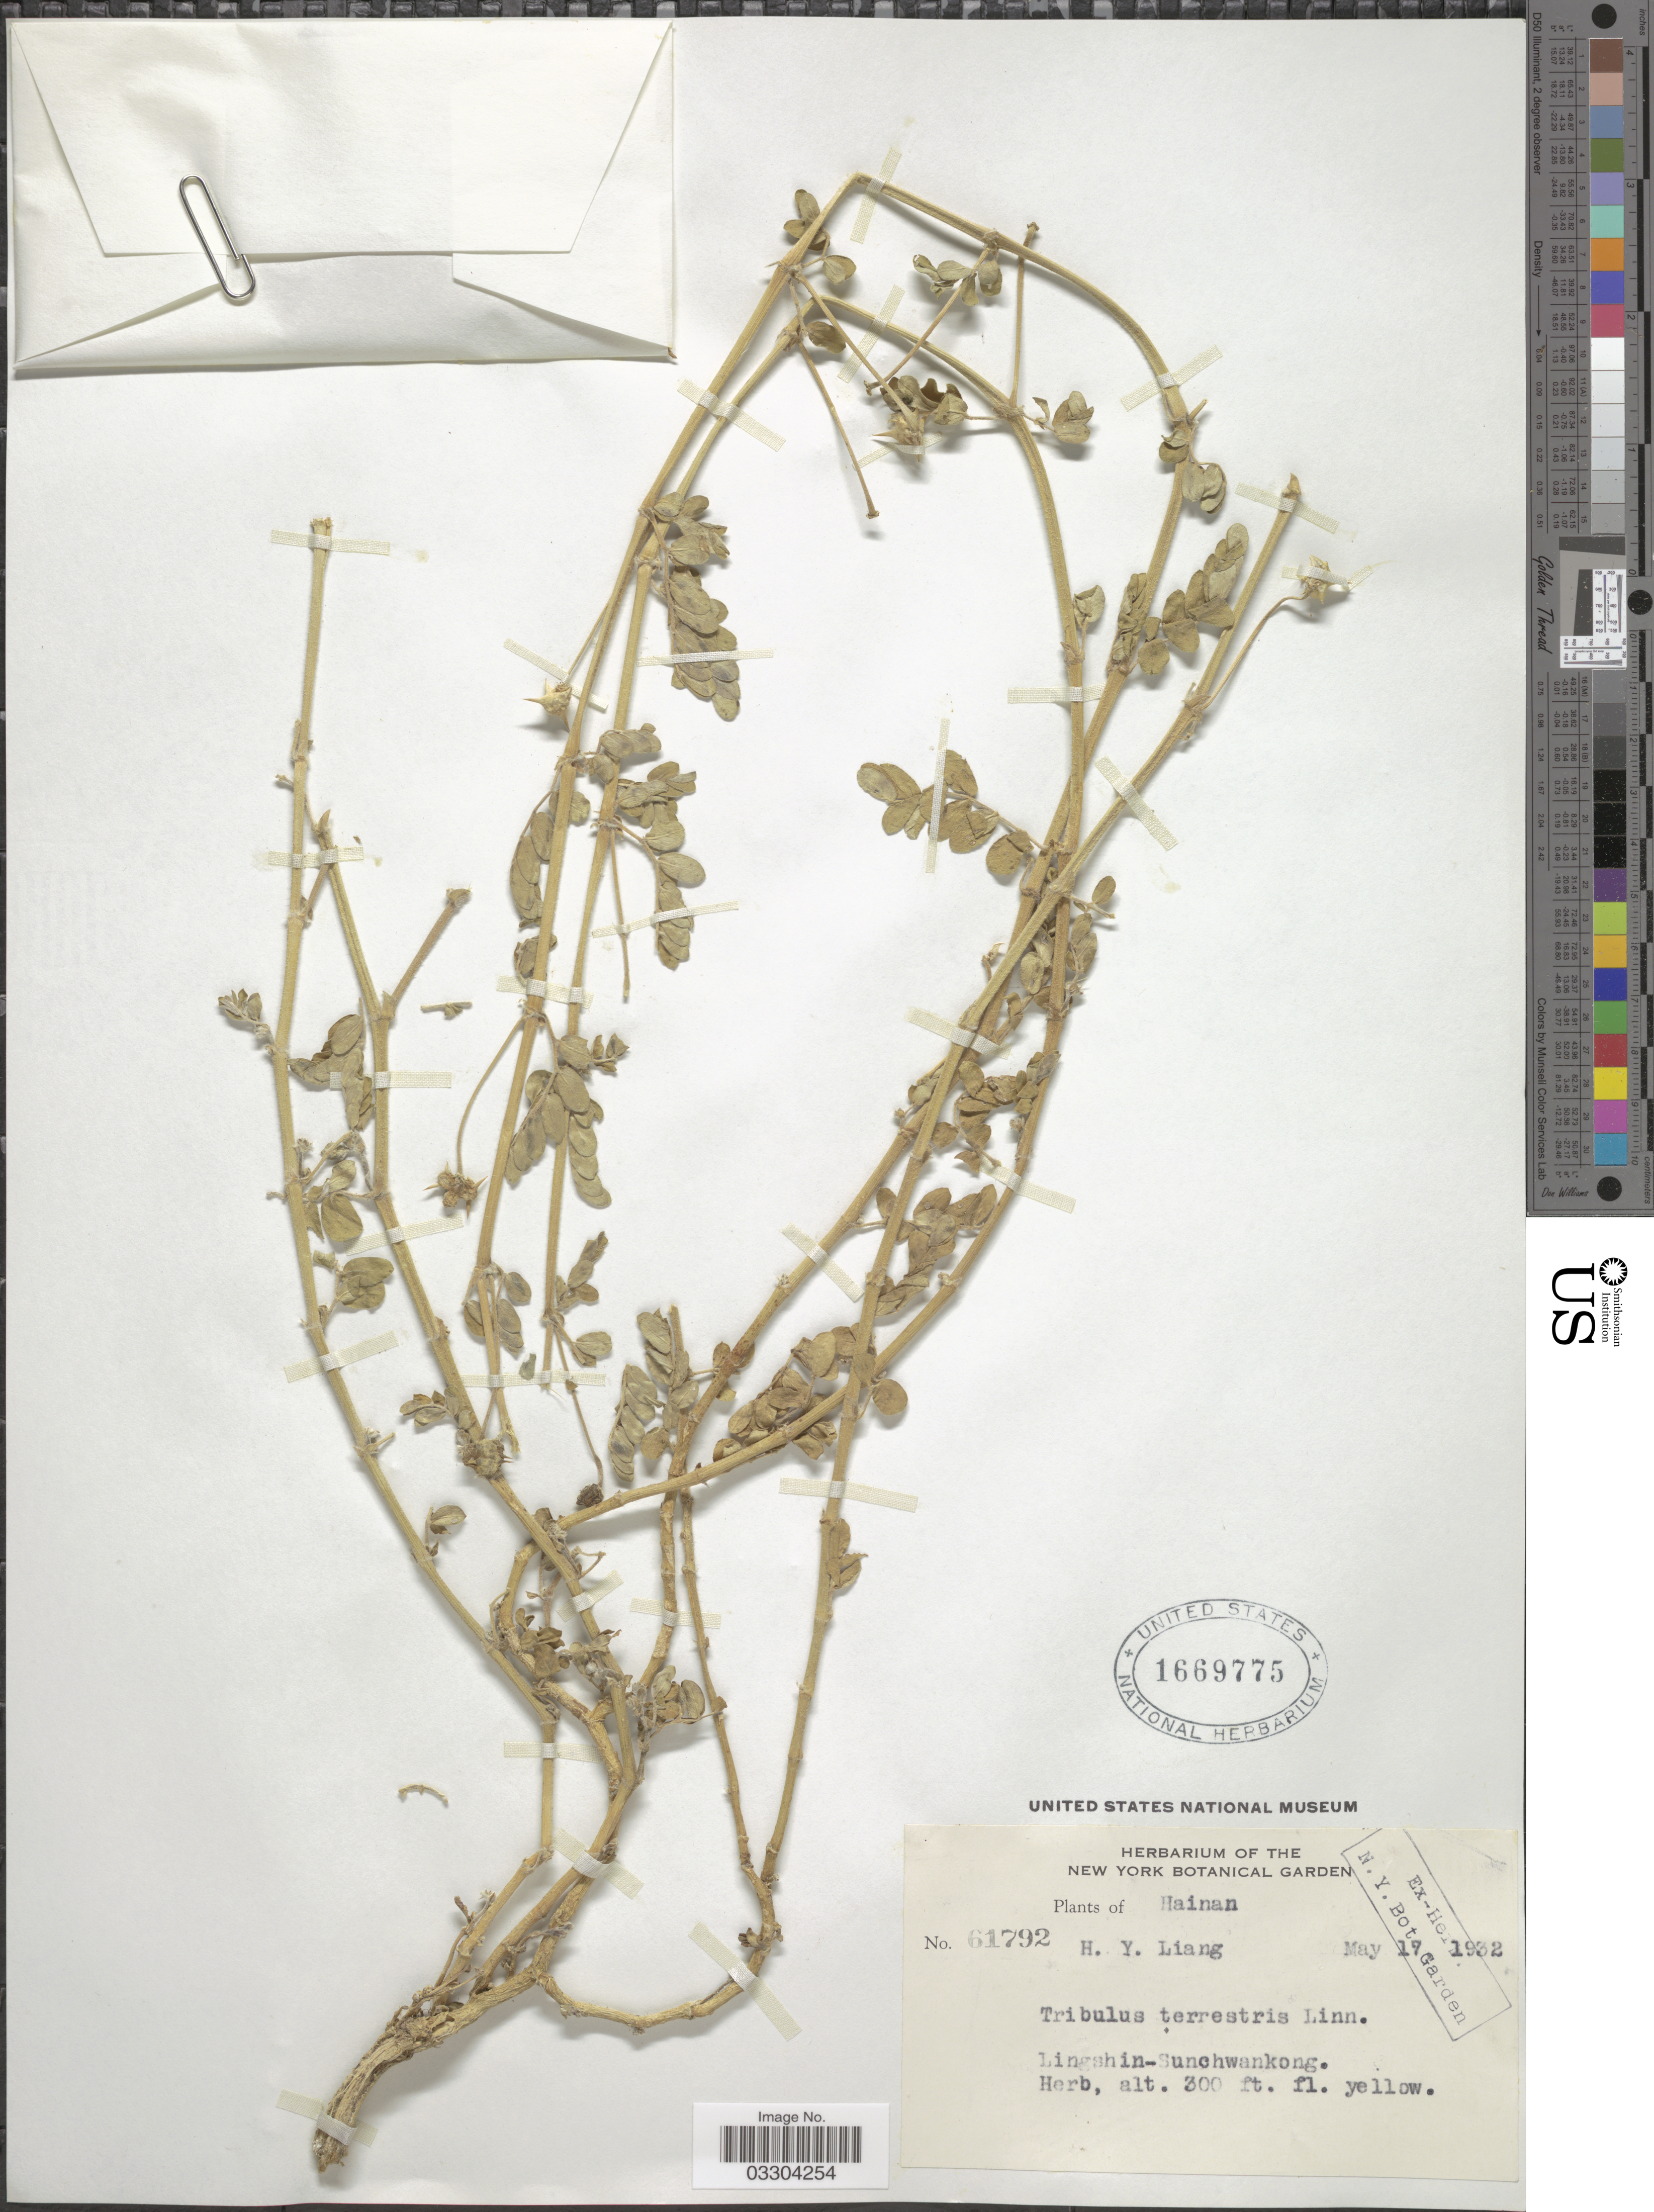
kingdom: Plantae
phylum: Tracheophyta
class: Magnoliopsida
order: Zygophyllales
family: Zygophyllaceae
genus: Tribulus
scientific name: Tribulus terrestris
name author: L.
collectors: H. Y. Liang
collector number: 61792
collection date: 1932-05-17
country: China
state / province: Hainan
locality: Lingshin-Sunchwankong.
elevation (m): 91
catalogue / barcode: US 1669775